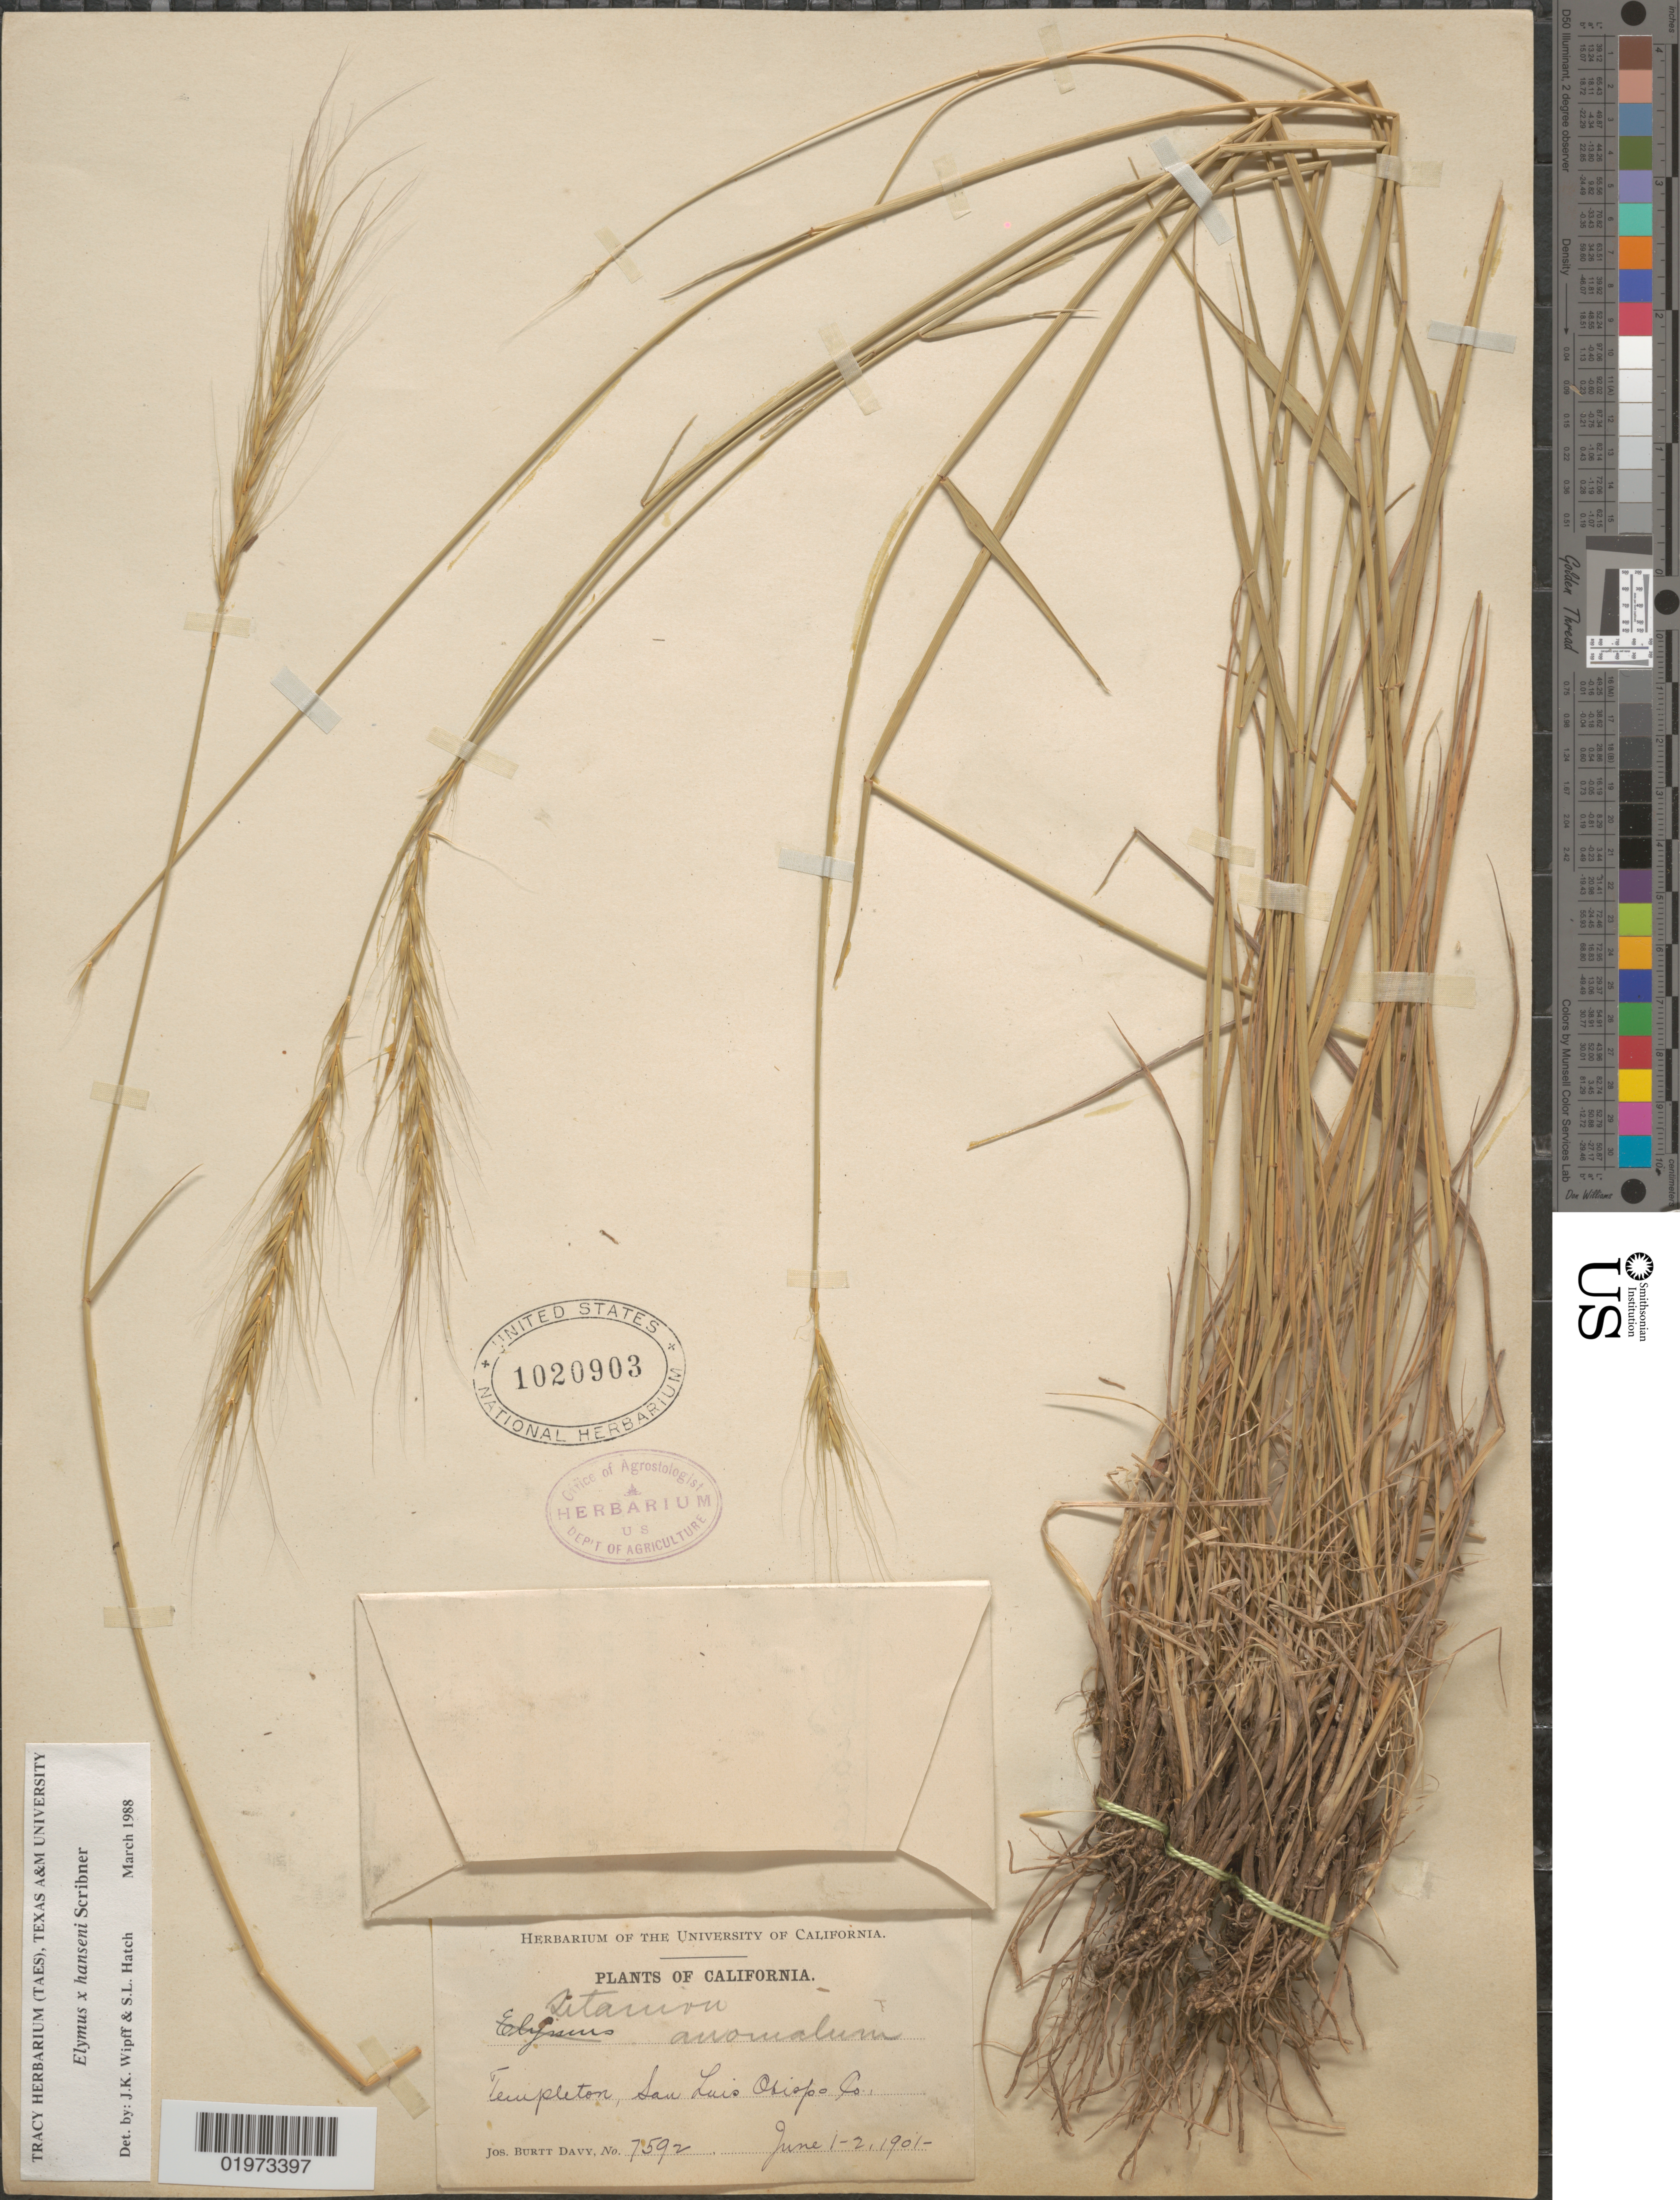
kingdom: Plantae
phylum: Tracheophyta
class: Liliopsida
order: Poales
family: Poaceae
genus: Elymus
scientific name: Elymus x hansenii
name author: Scribn.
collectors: J. Burtt Davy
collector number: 7592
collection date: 1901-06-01/1901-06-02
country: United States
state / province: California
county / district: San Luis Obispo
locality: Templeton, San Luis Obispo Co.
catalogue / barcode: US 1020903